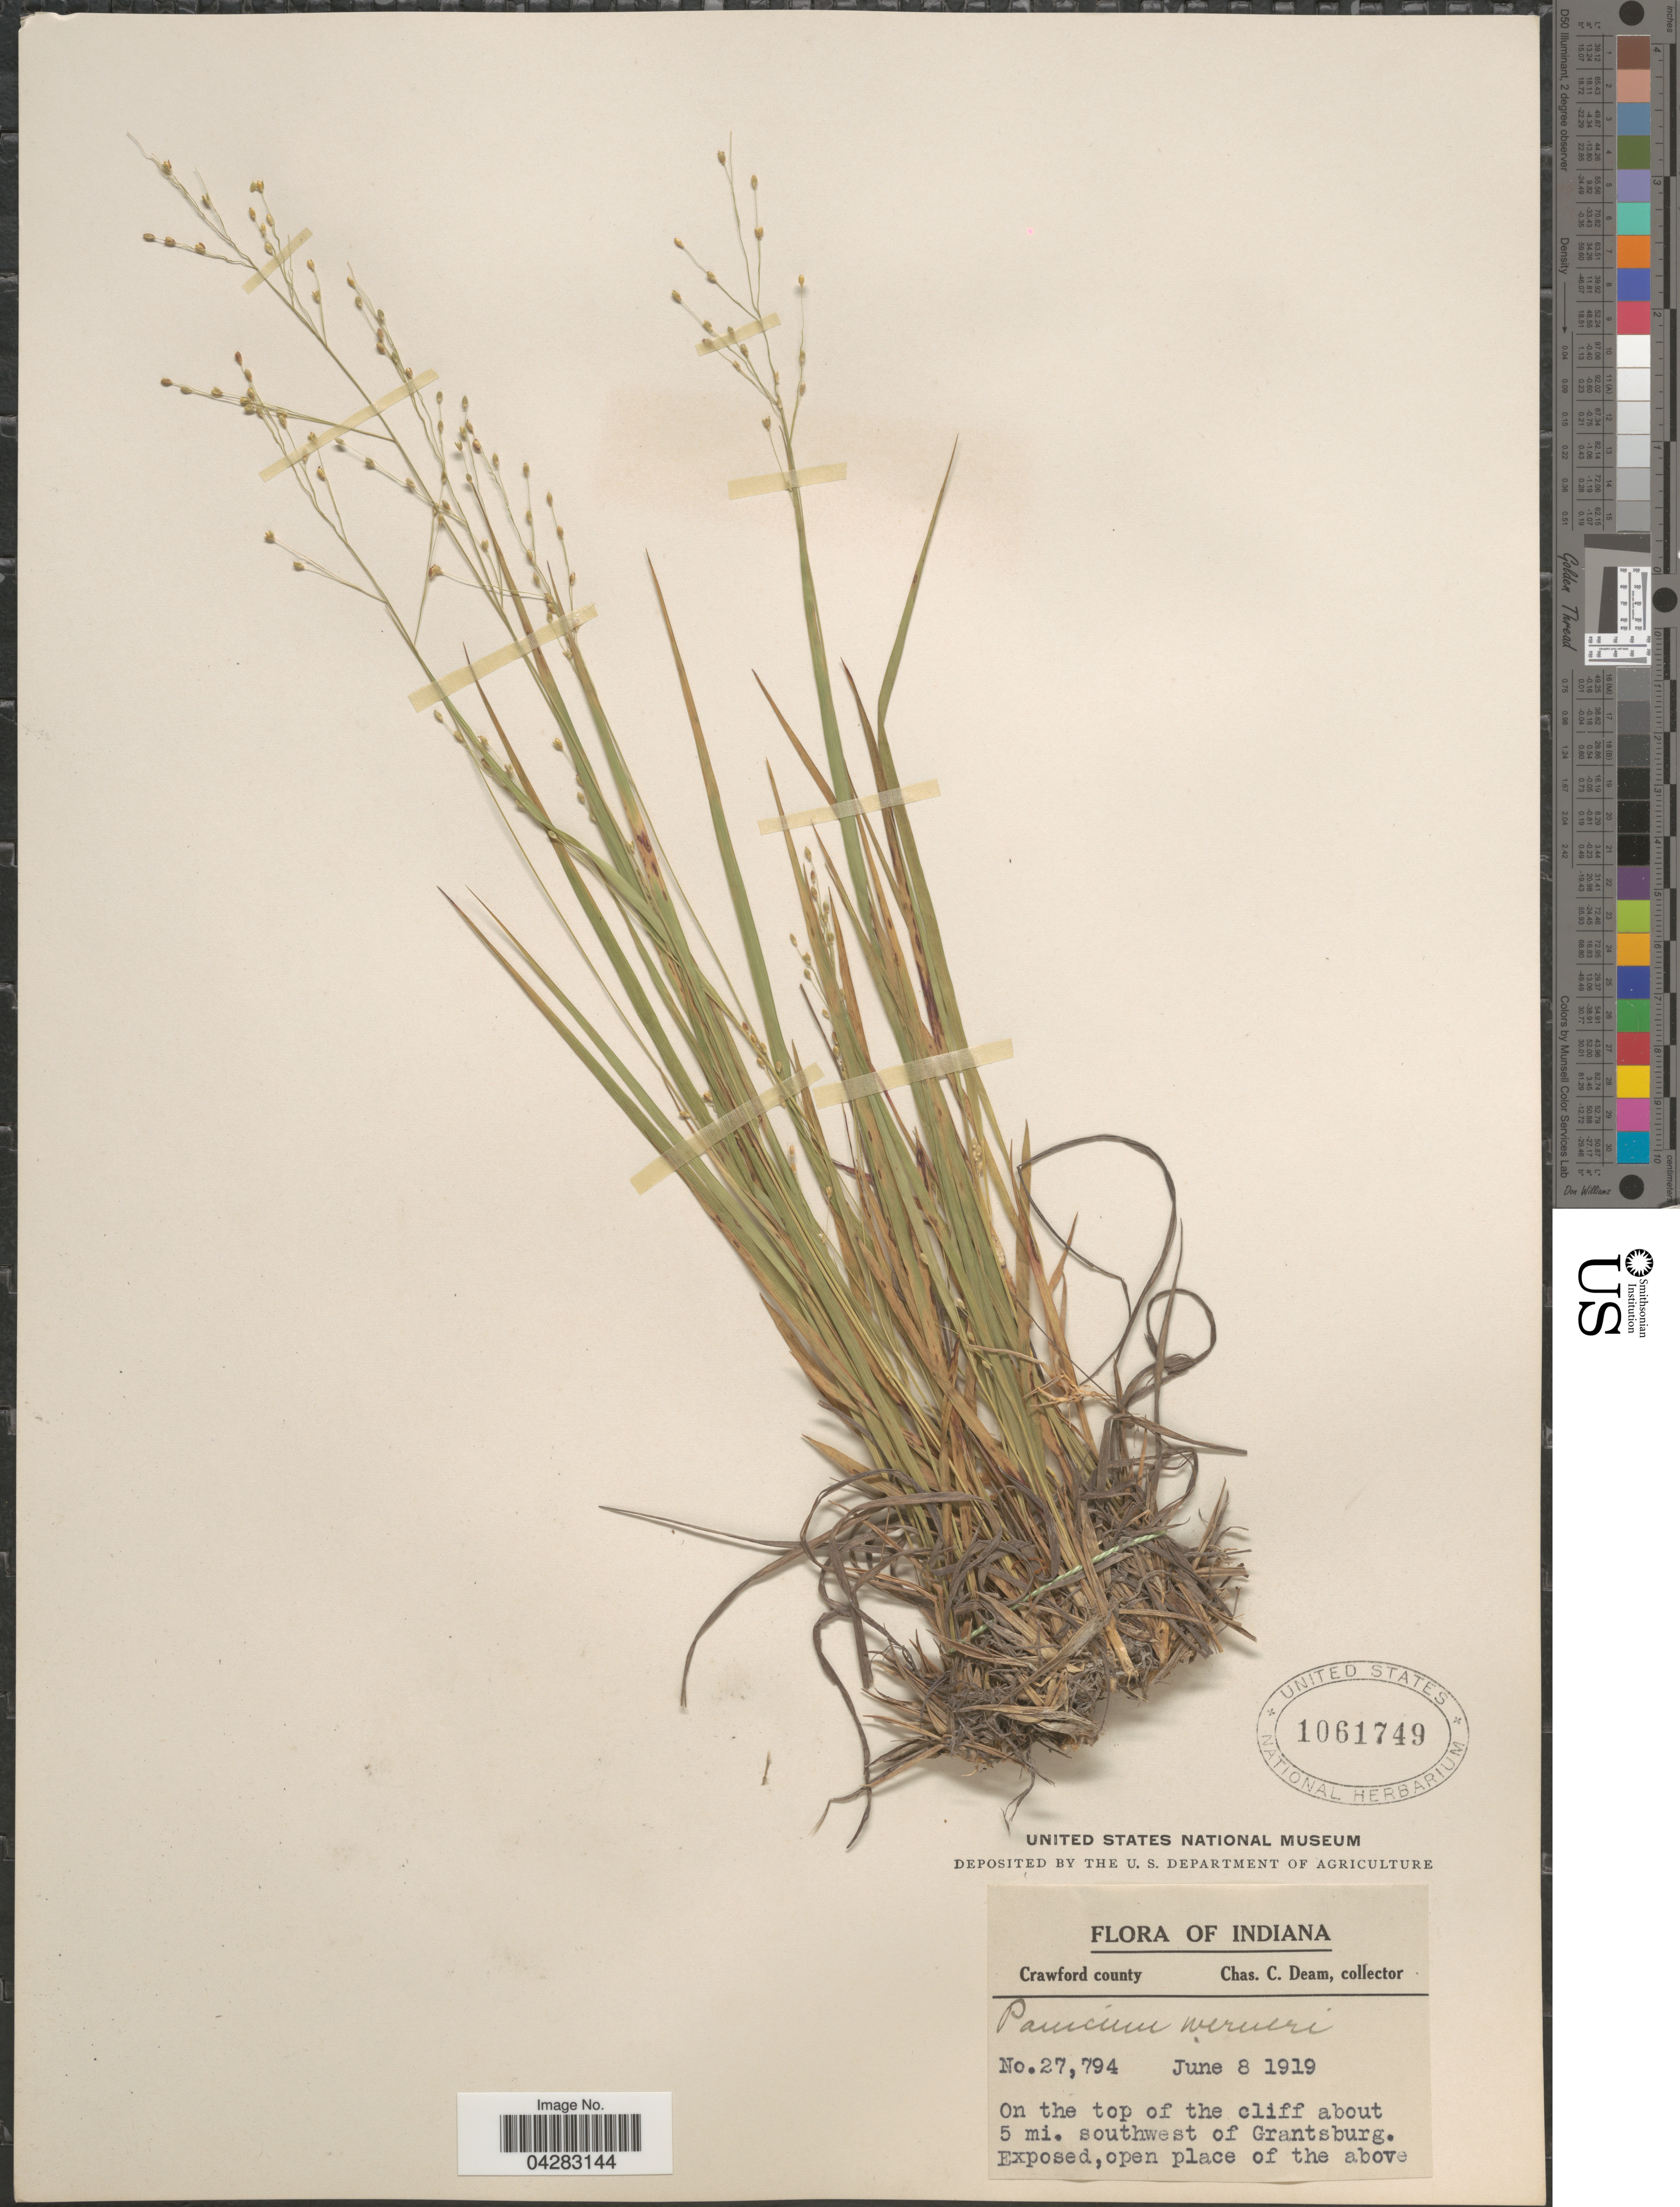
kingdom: Plantae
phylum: Tracheophyta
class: Liliopsida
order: Poales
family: Poaceae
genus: Dichanthelium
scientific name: Dichanthelium linearifolium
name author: (Scribn.) Gould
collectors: C. C. Deam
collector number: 27794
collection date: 1919-06-08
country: United States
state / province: Indiana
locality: Crawford county. On the top of the cliff about 5 mi. southwest of Grantsburg. Exposed, open place of the above.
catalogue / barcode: US 1061749